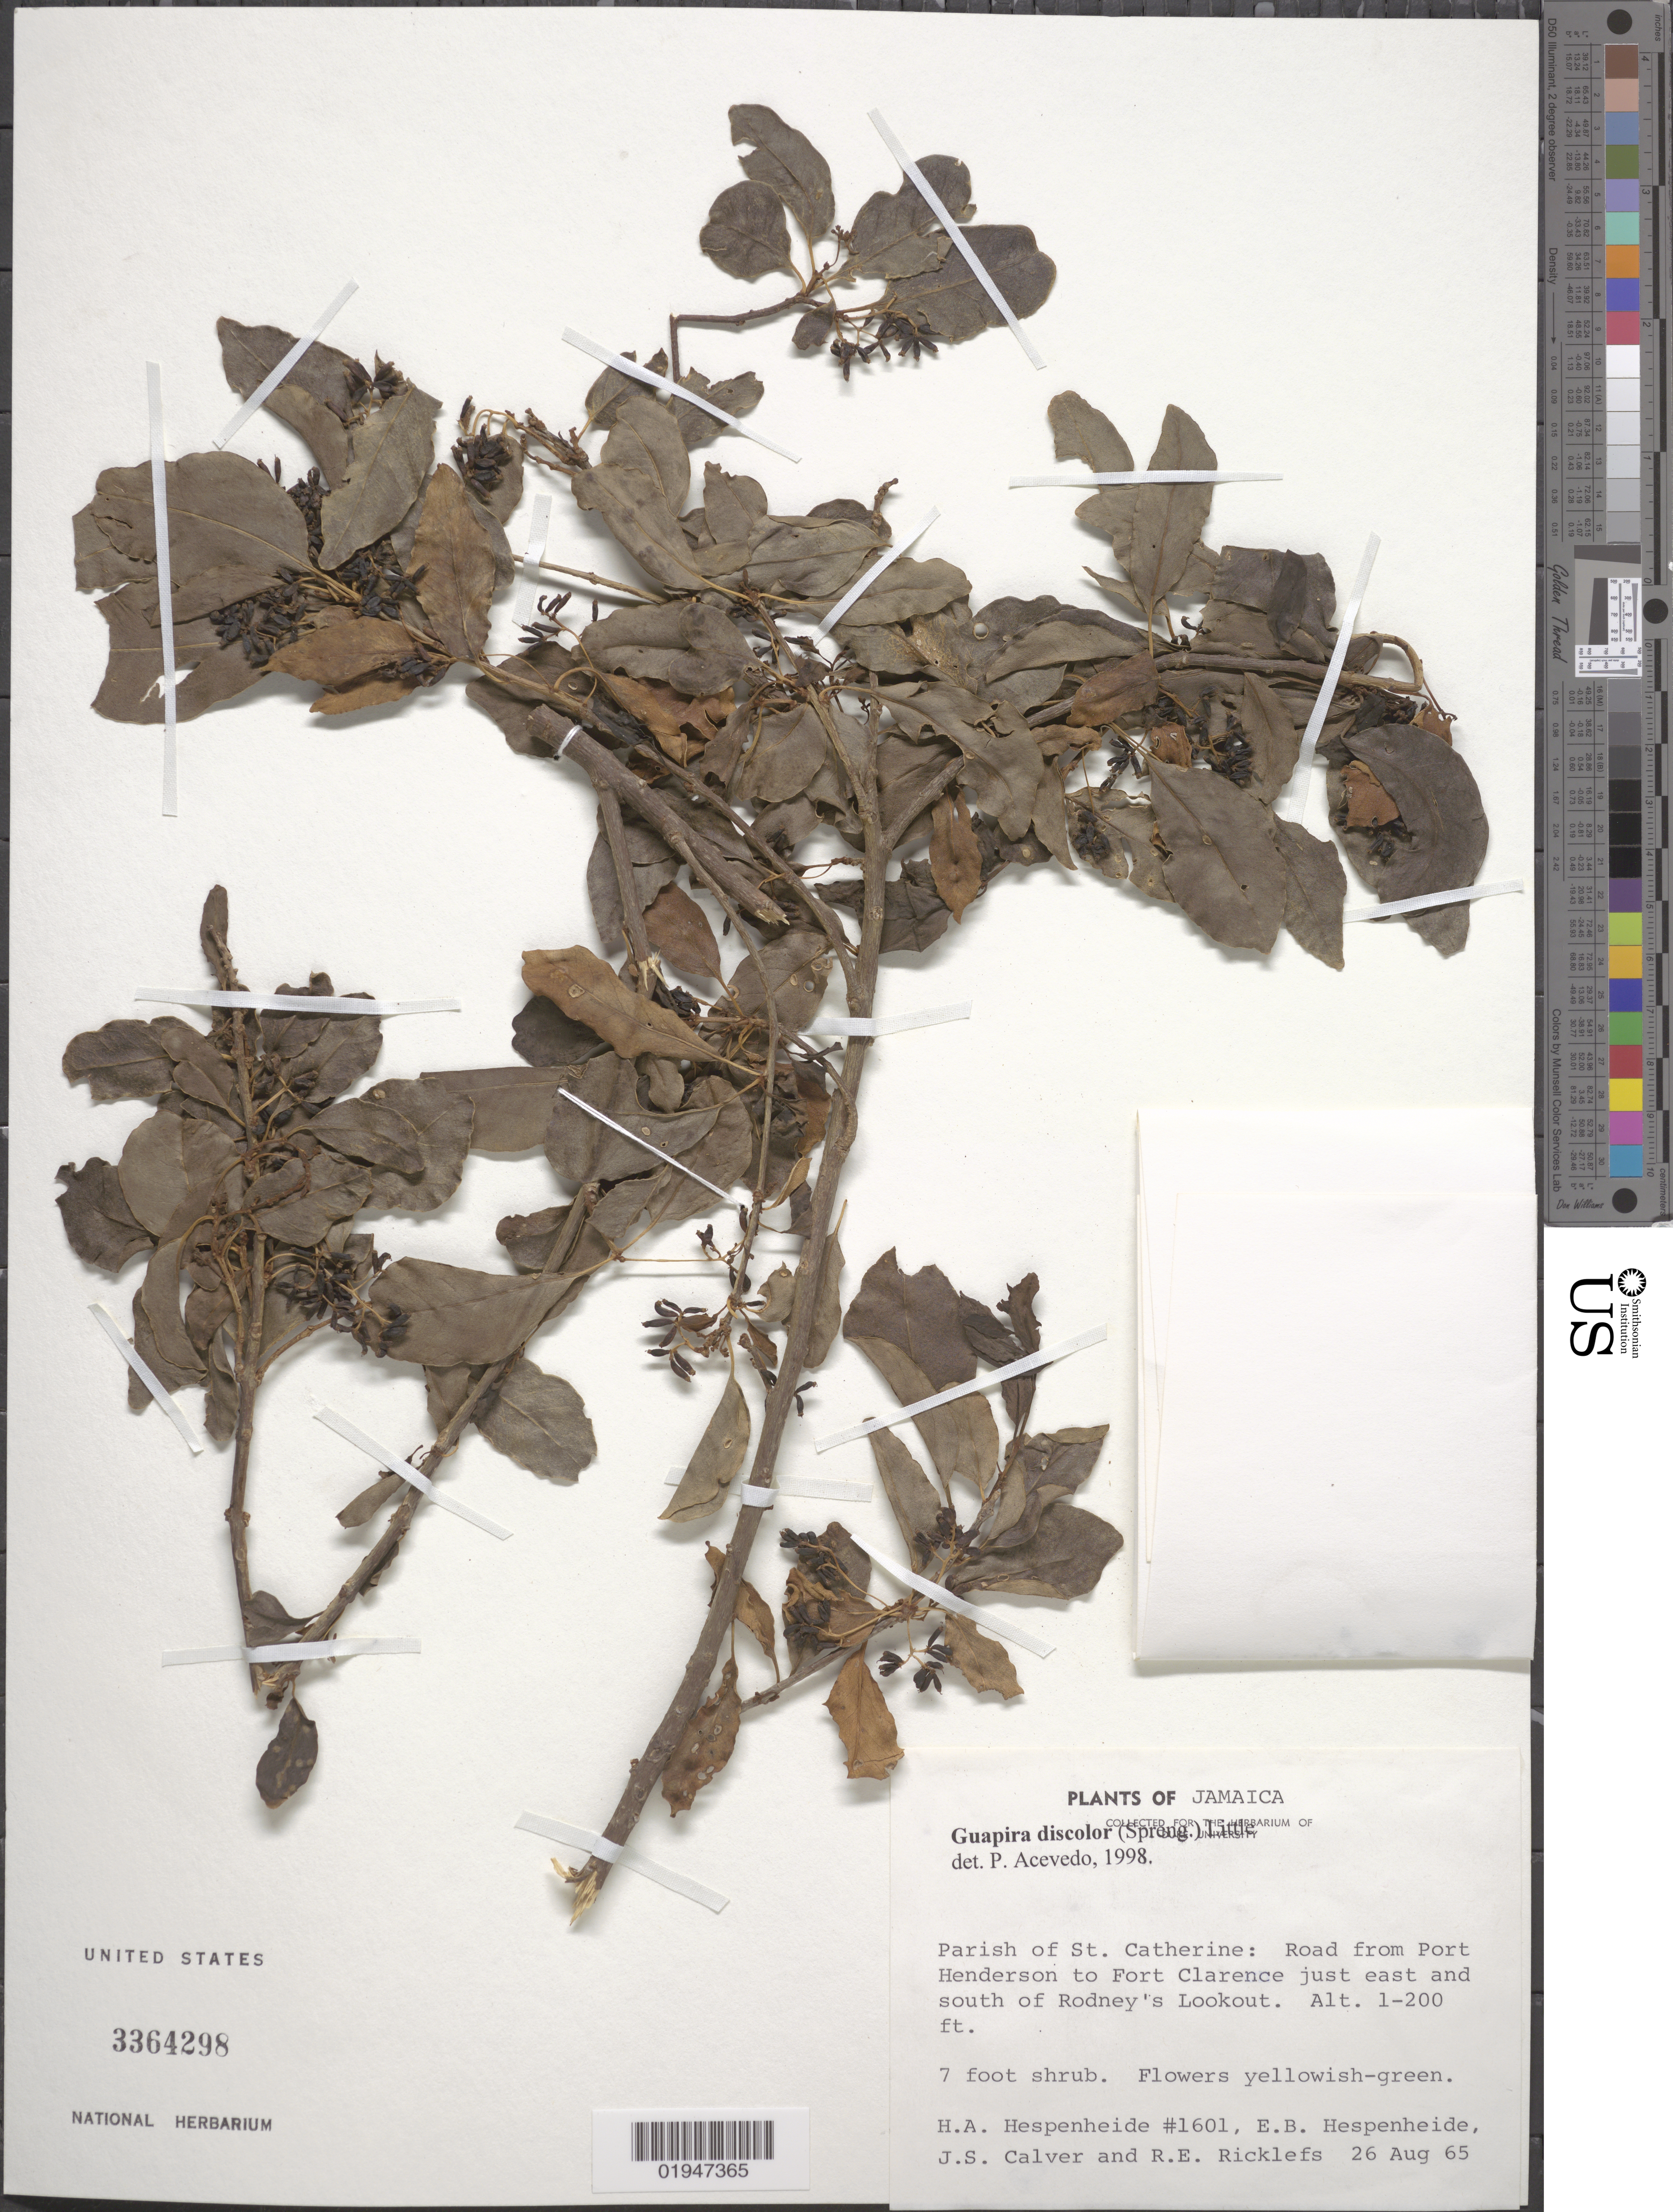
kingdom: Plantae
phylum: Tracheophyta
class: Magnoliopsida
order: Caryophyllales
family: Nyctaginaceae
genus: Guapira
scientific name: Guapira discolor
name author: (Spreng.) Little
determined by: Acevedo-Rodríguez, P., (BOT), Smithsonian Institution - National Museum of Natural History (UNITED STATES)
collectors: H. A. Hespenheide, E. Hespenheide, J. Calver & R. Ricklefs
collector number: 1601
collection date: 1965-08-26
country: Jamaica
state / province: Saint Catherine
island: Puerto Rico I.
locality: Road from Port Henderson to Fort Clarence, just east and south of Rodney's Lookout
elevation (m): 30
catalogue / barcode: US 3364298